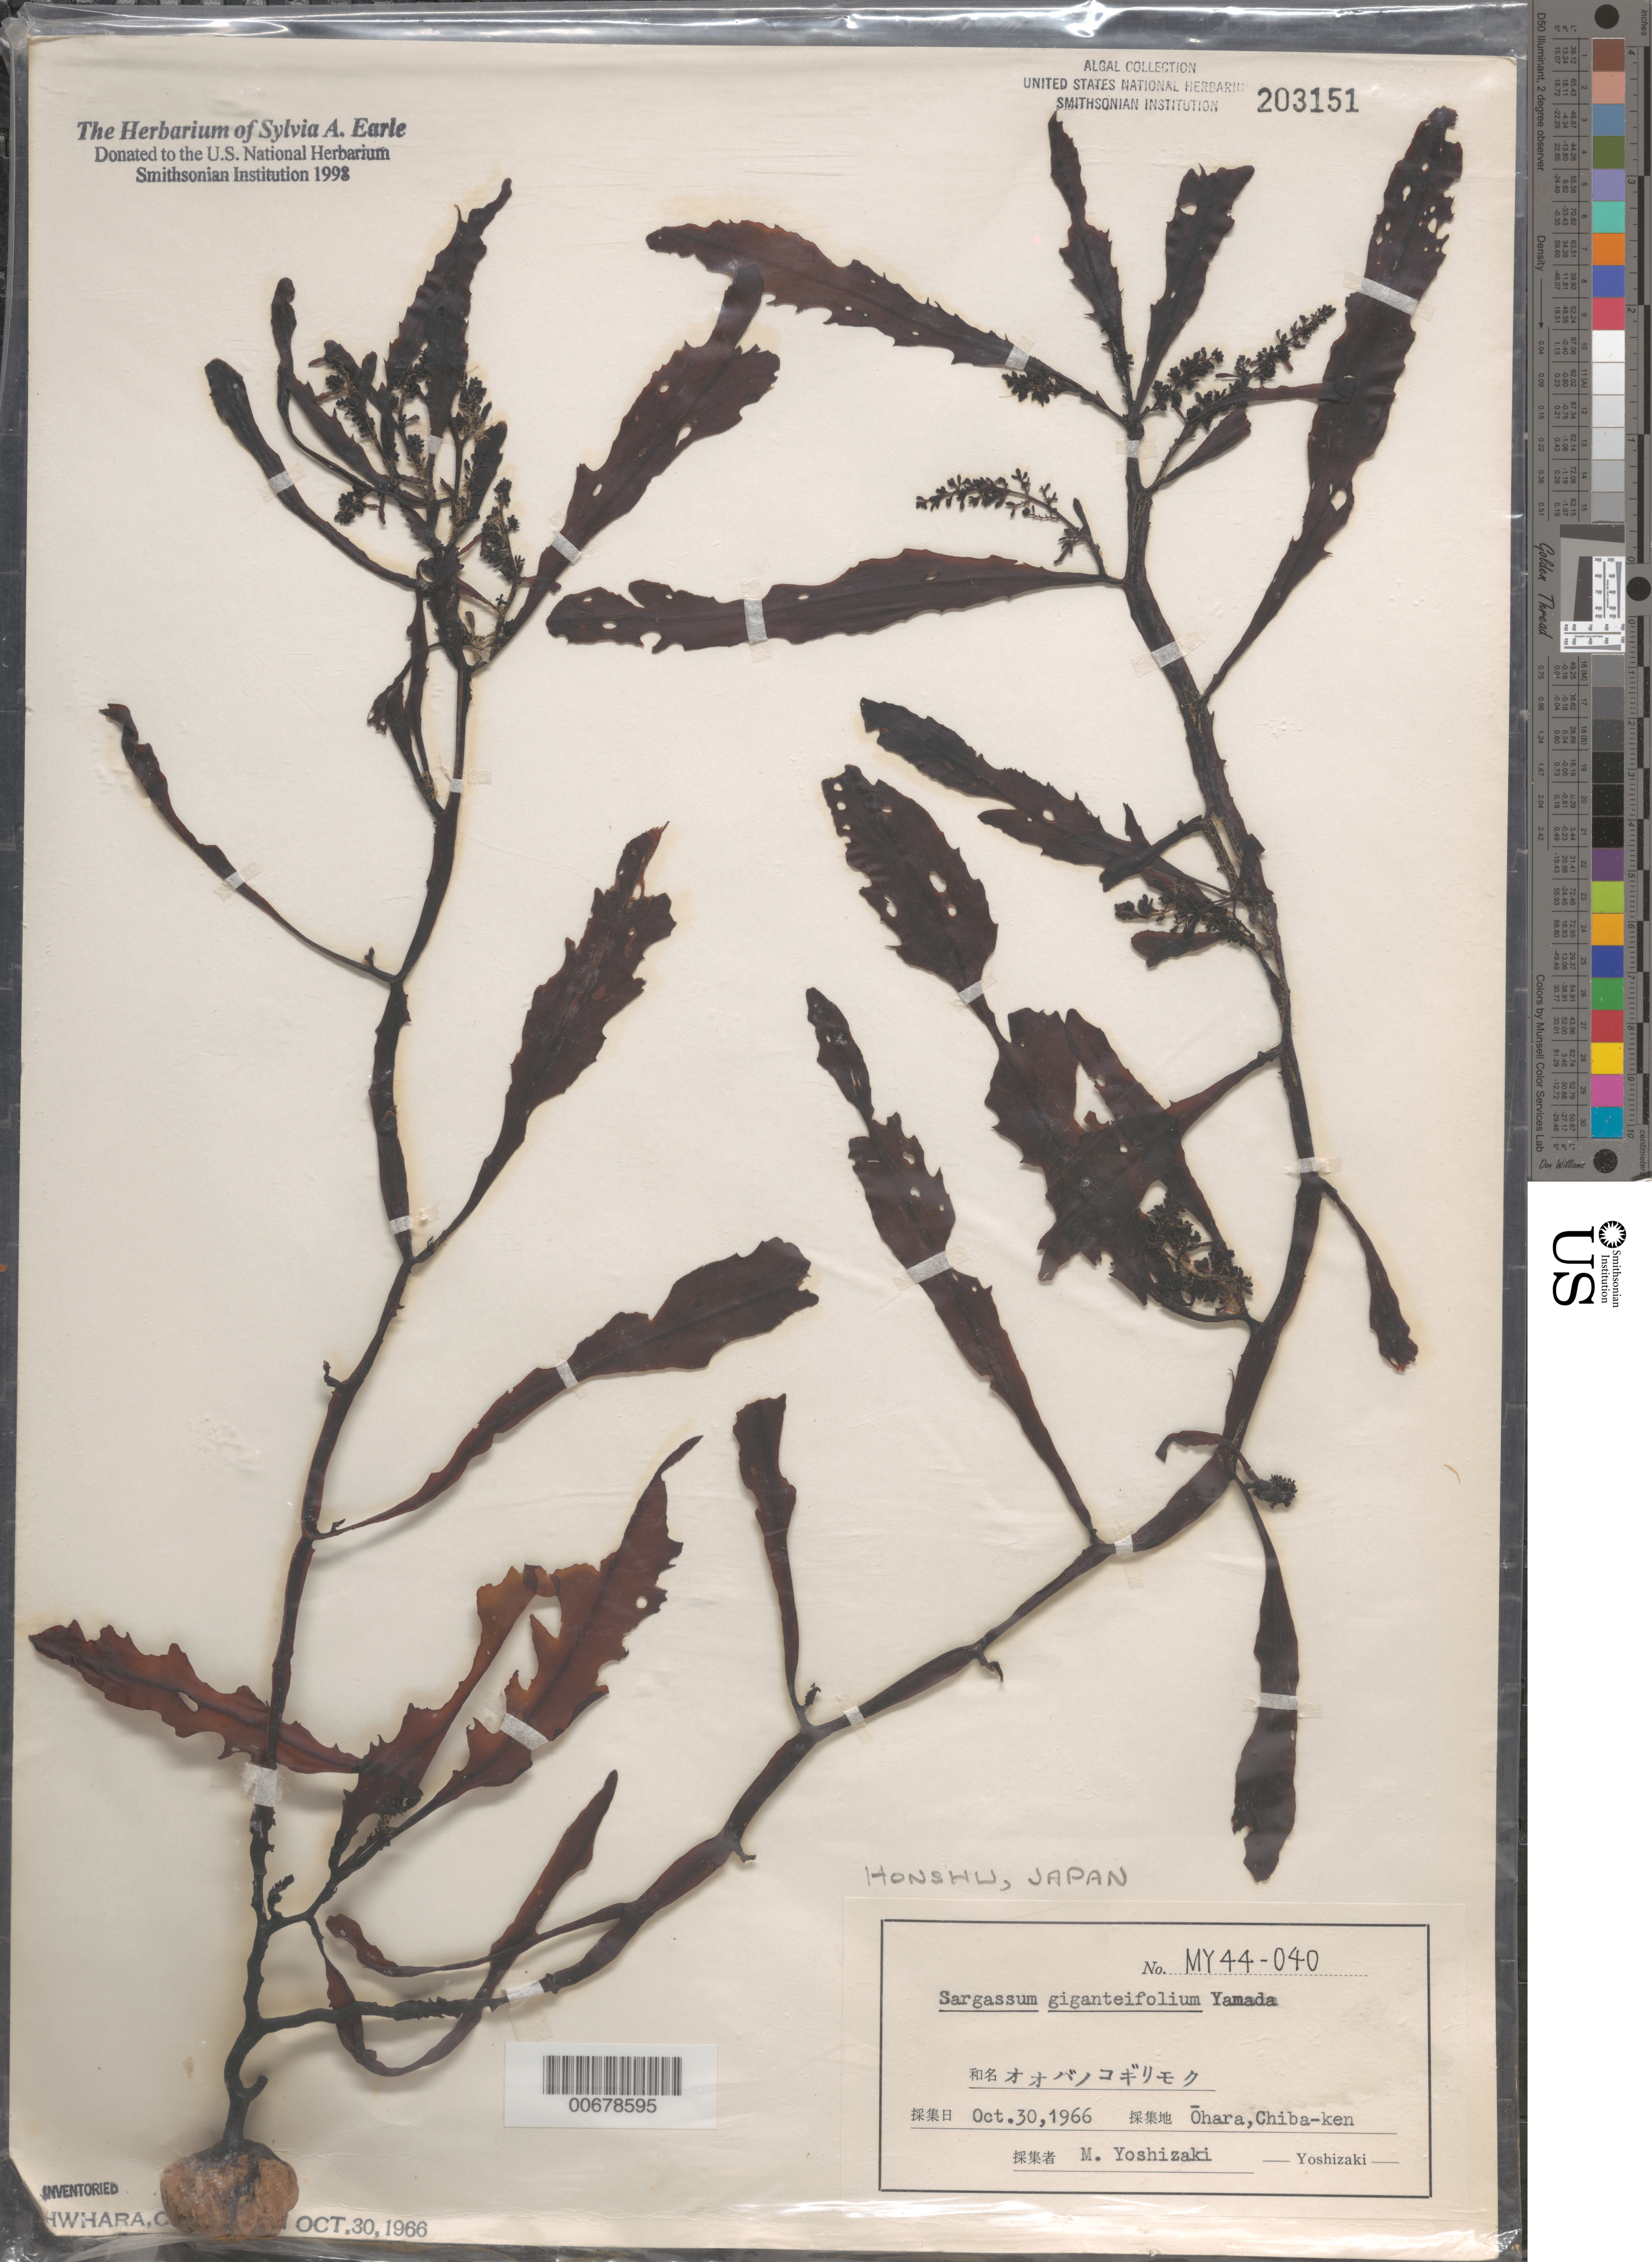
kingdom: Chromista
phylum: Ochrophyta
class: Phaeophyceae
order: Fucales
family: Sargassaceae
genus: Sargassum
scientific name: Sargassum giganteifolium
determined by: Yoshizaki, M.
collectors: M. Yoshizaki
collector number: MY 44-040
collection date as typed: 30 Oct 1966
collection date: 1966-10-30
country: Japan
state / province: Tiba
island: Honshu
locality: Ohara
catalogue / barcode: US 203151